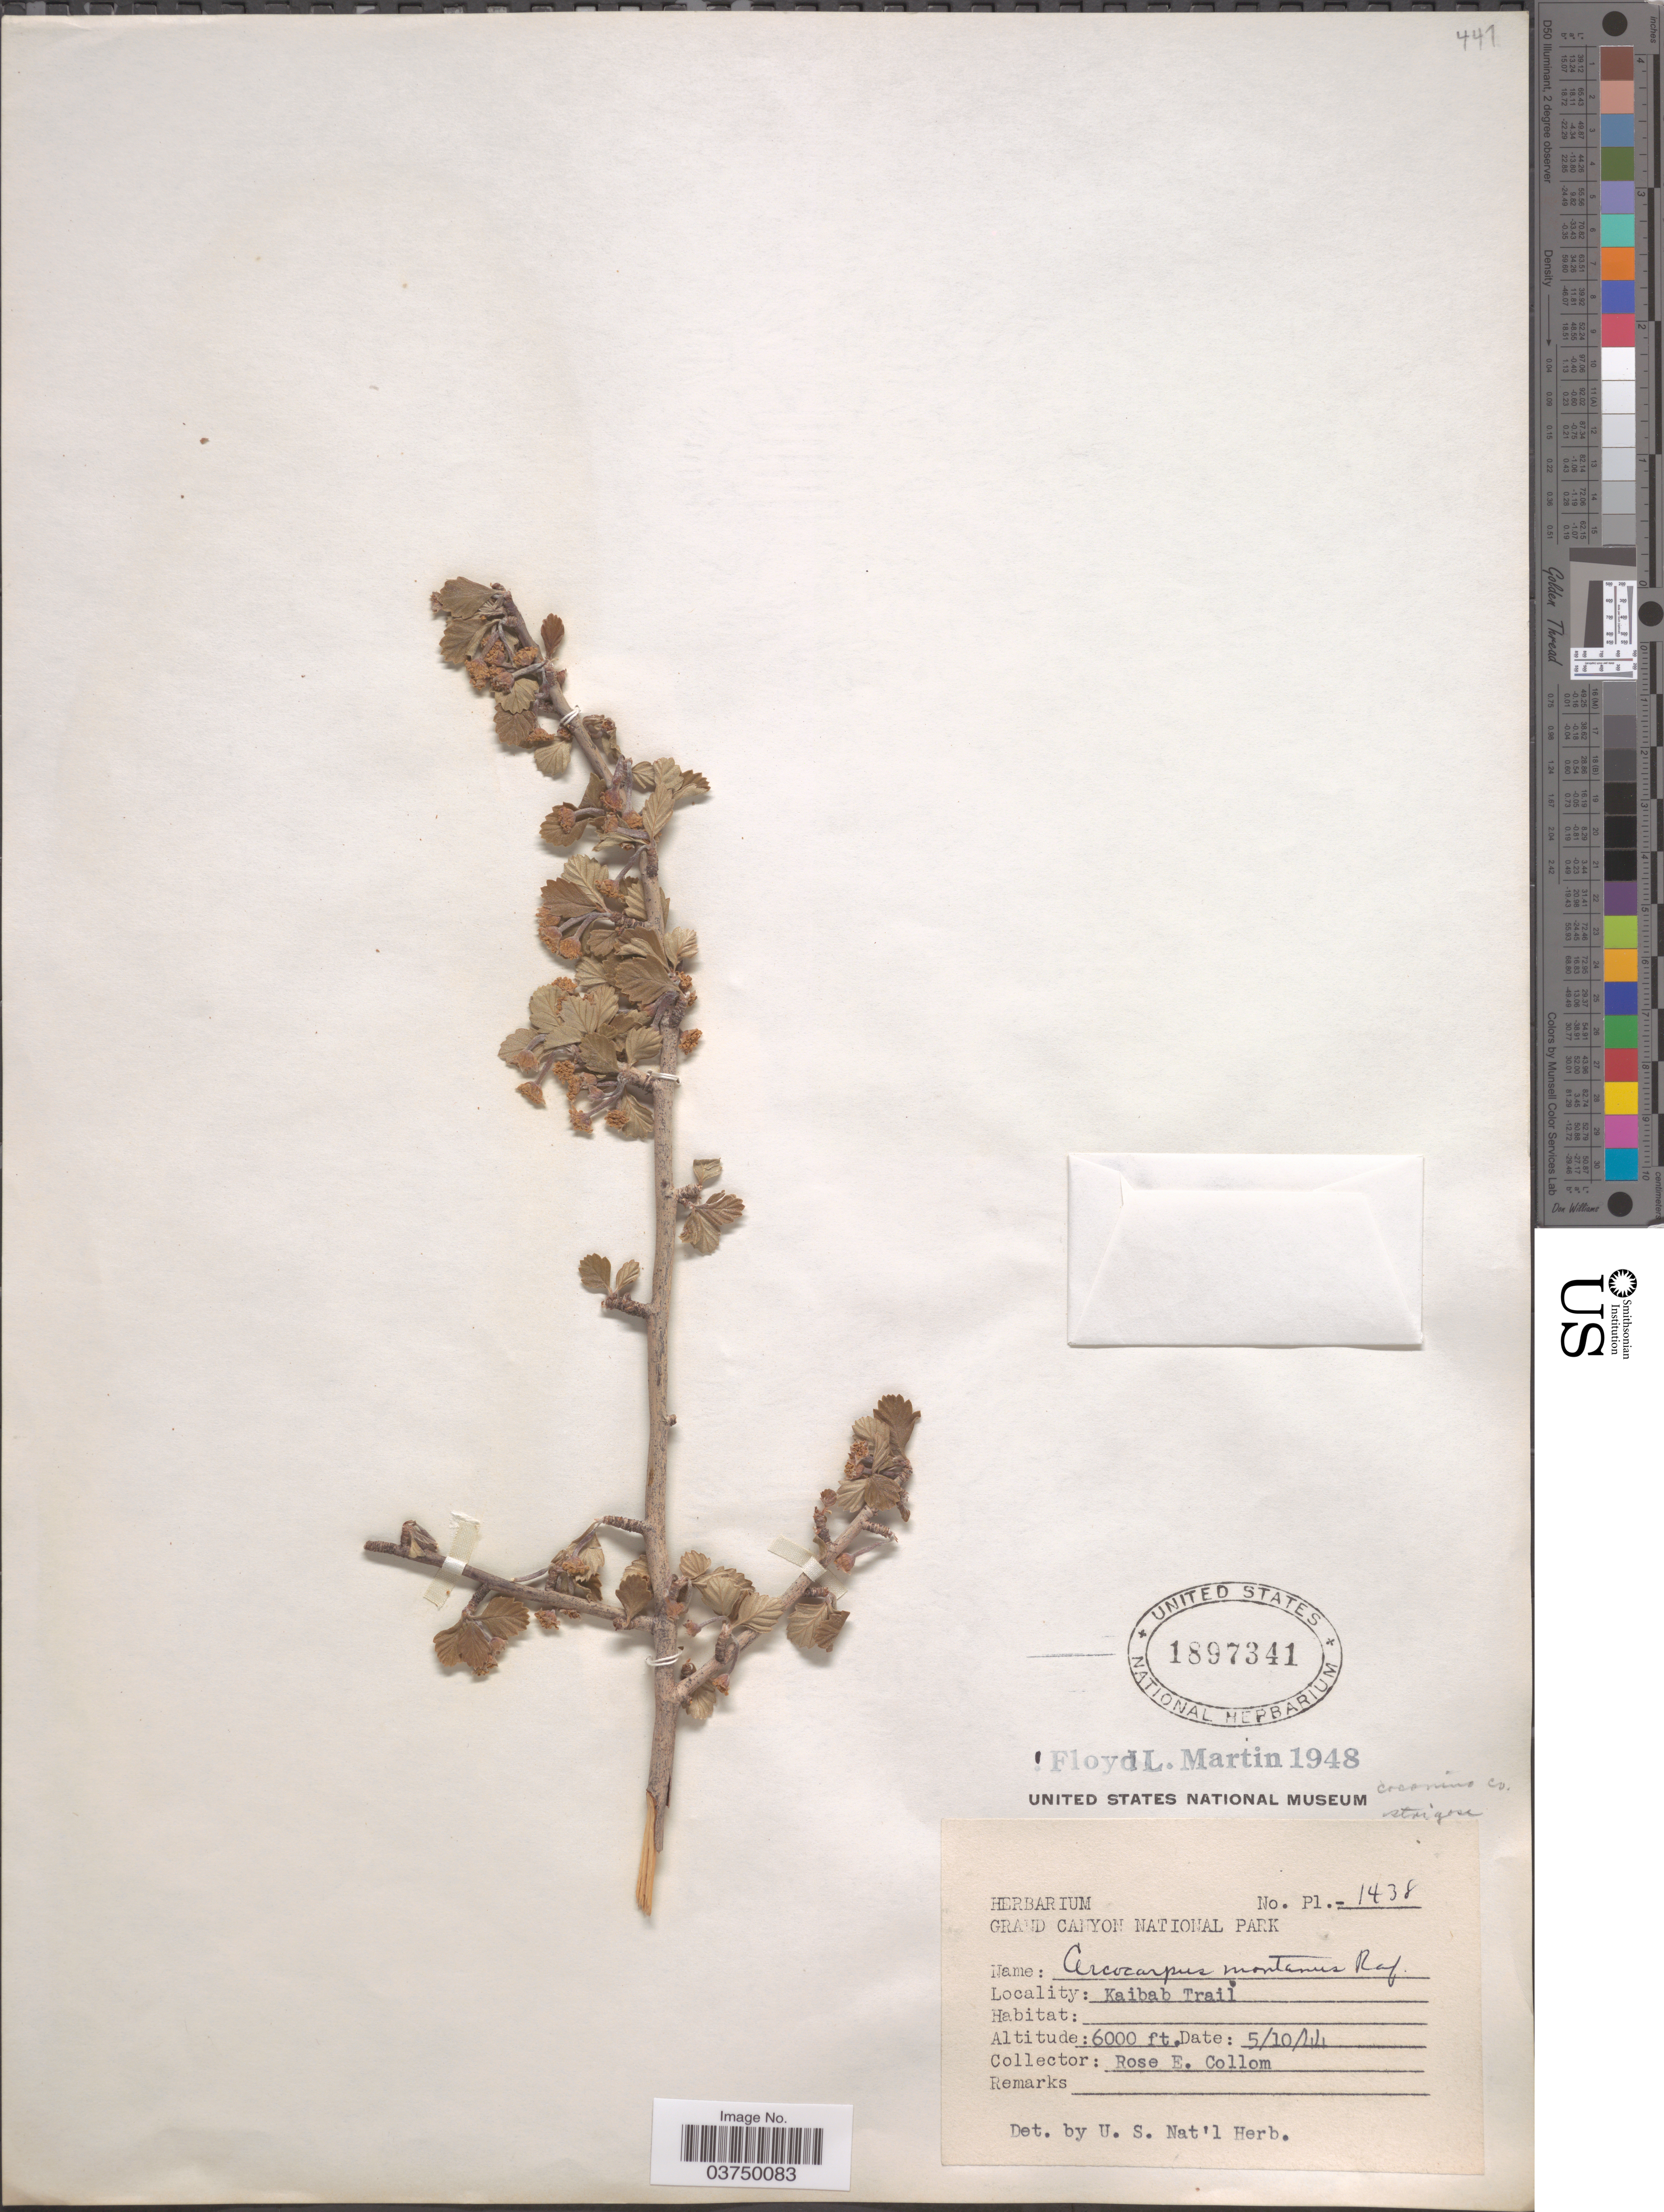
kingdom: Plantae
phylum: Tracheophyta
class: Magnoliopsida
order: Rosales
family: Rosaceae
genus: Cercocarpus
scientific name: Cercocarpus montanus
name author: Raf.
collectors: R. E. Collom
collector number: Pl1438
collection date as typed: Transcribed d/m/y: 10/5/44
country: United States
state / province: Arizona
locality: Kaibab Trail. Coconino Co.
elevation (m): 1829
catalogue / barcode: US 1897341